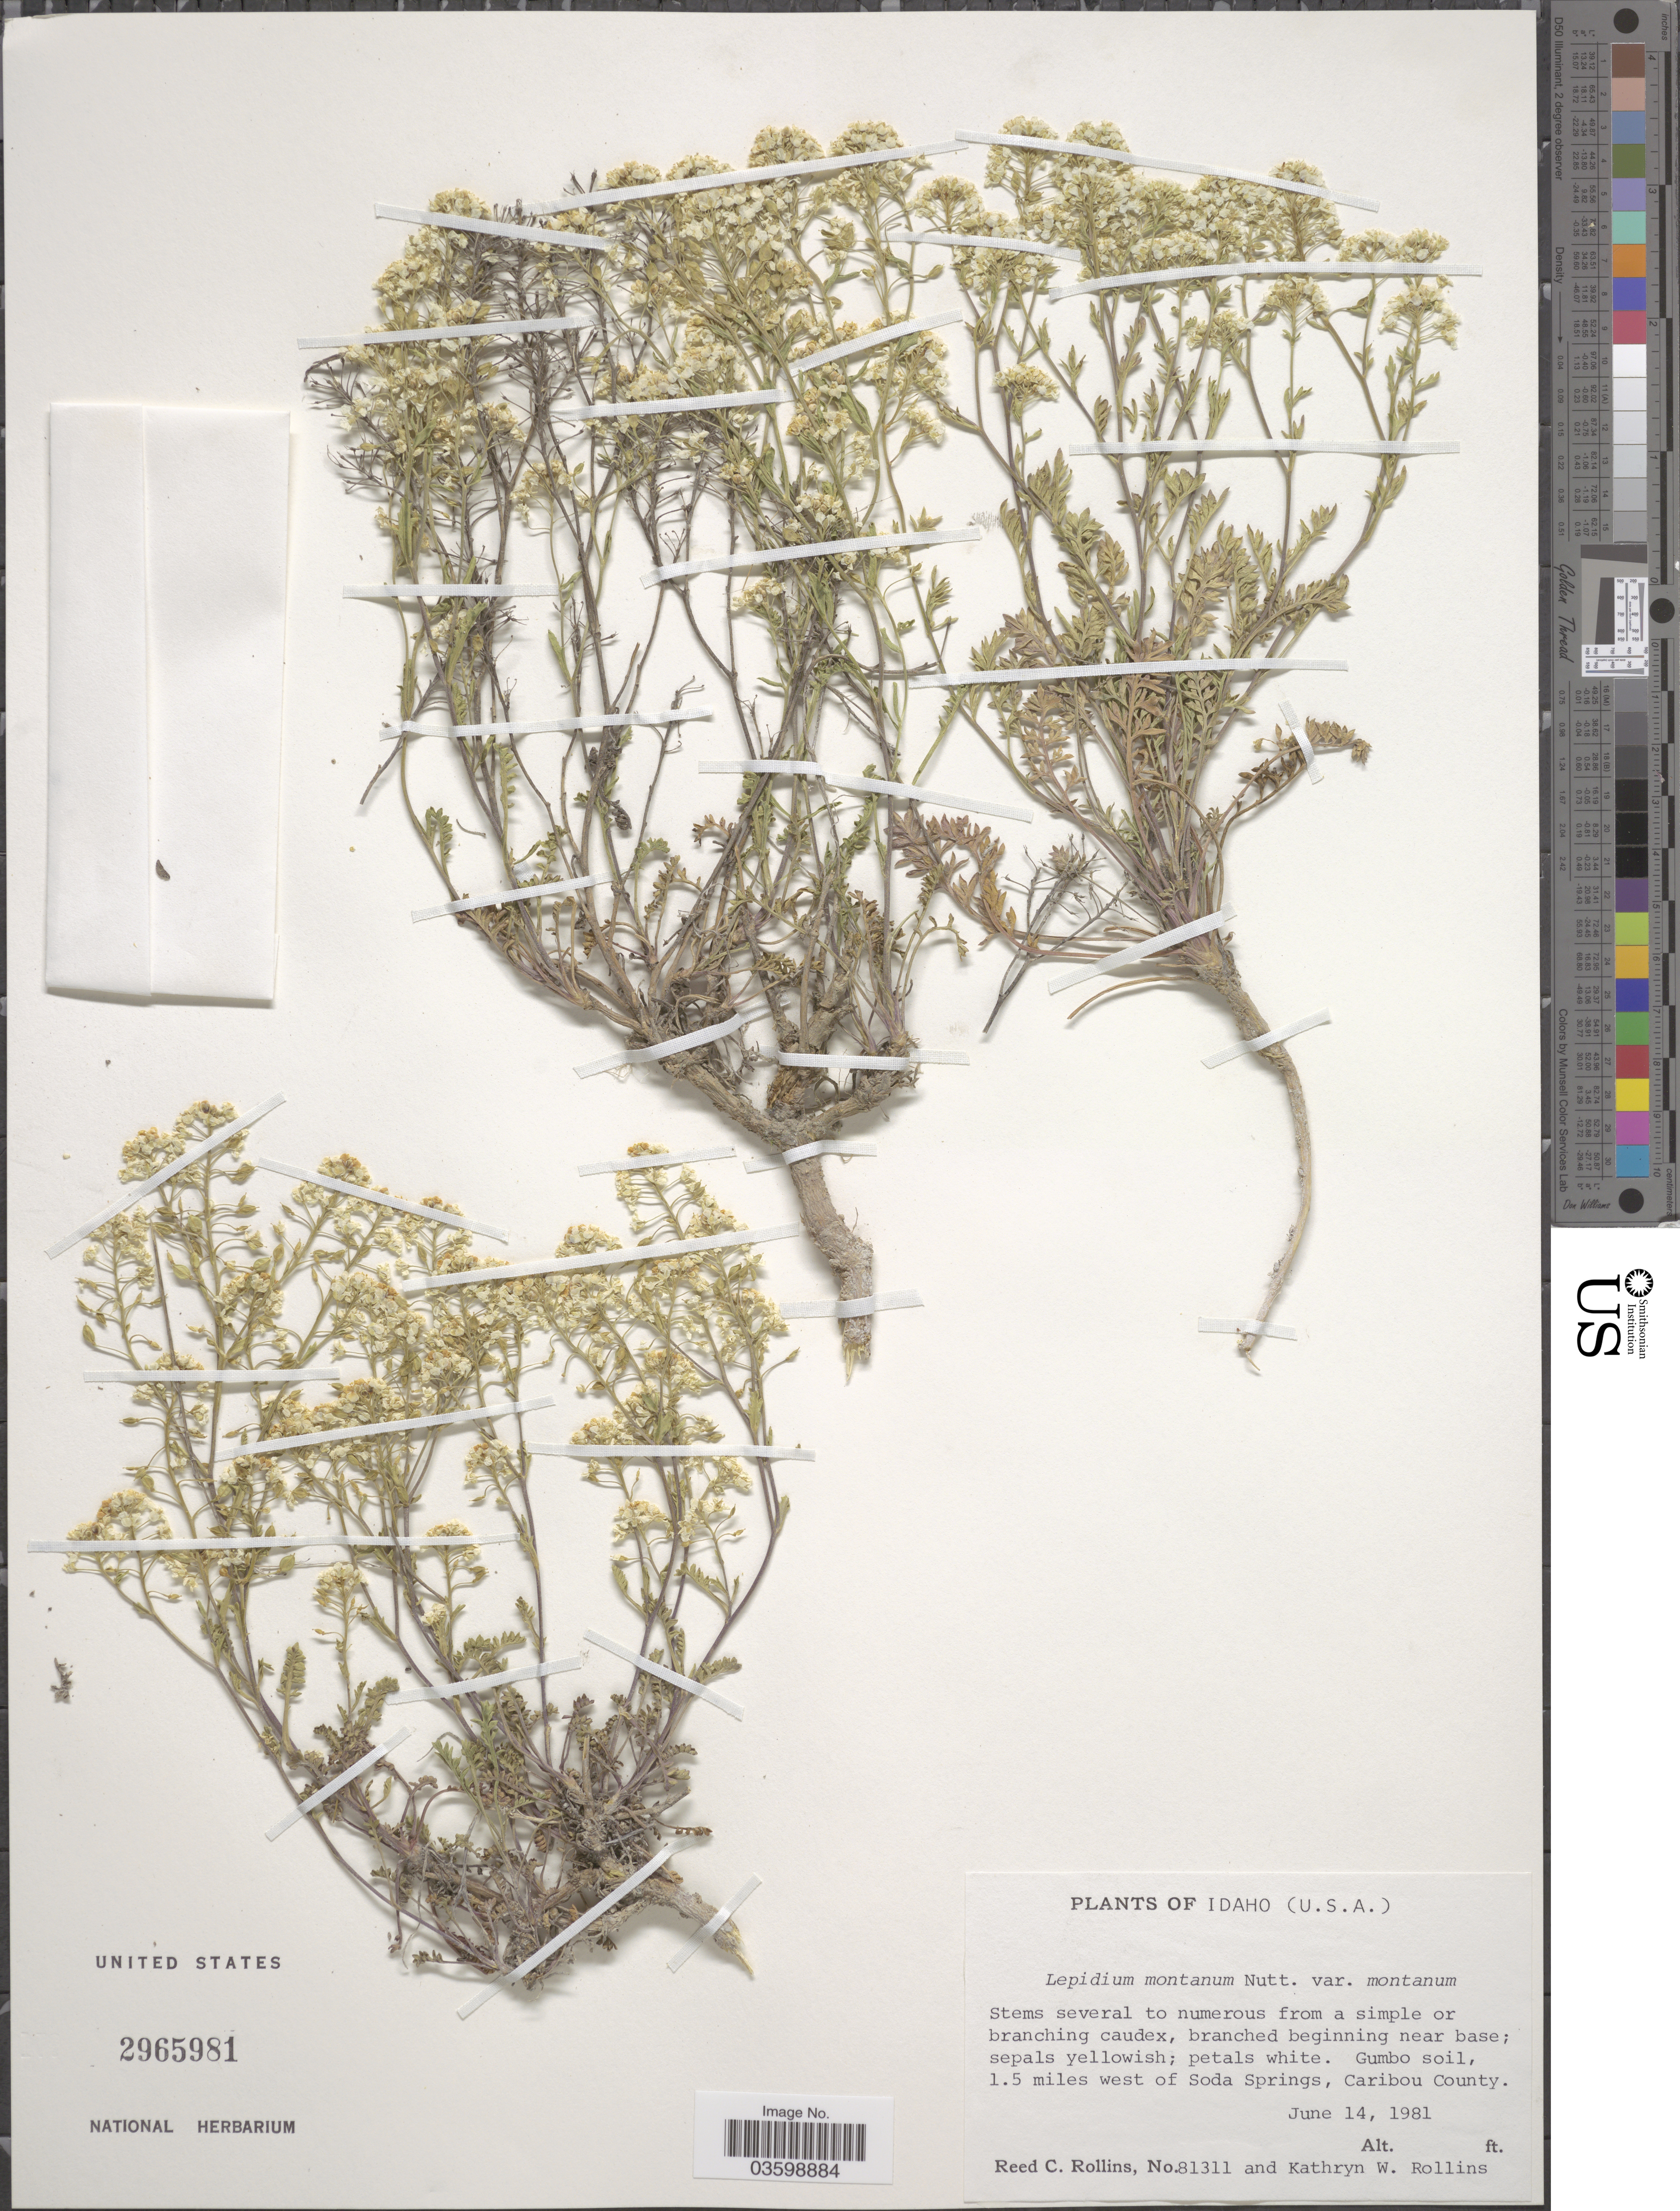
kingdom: Plantae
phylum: Tracheophyta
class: Magnoliopsida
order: Brassicales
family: Brassicaceae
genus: Lepidium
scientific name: Lepidium montanum var. montanum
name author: C.L. Hitchc.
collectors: R. C. Rollins & K. W. Rollins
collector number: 81311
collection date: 1981-06-14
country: United States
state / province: Idaho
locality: Gumbo soil, 1.5 miles west of Soda Springs, Caribou County.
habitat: gumbo soil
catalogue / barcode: US 2965981